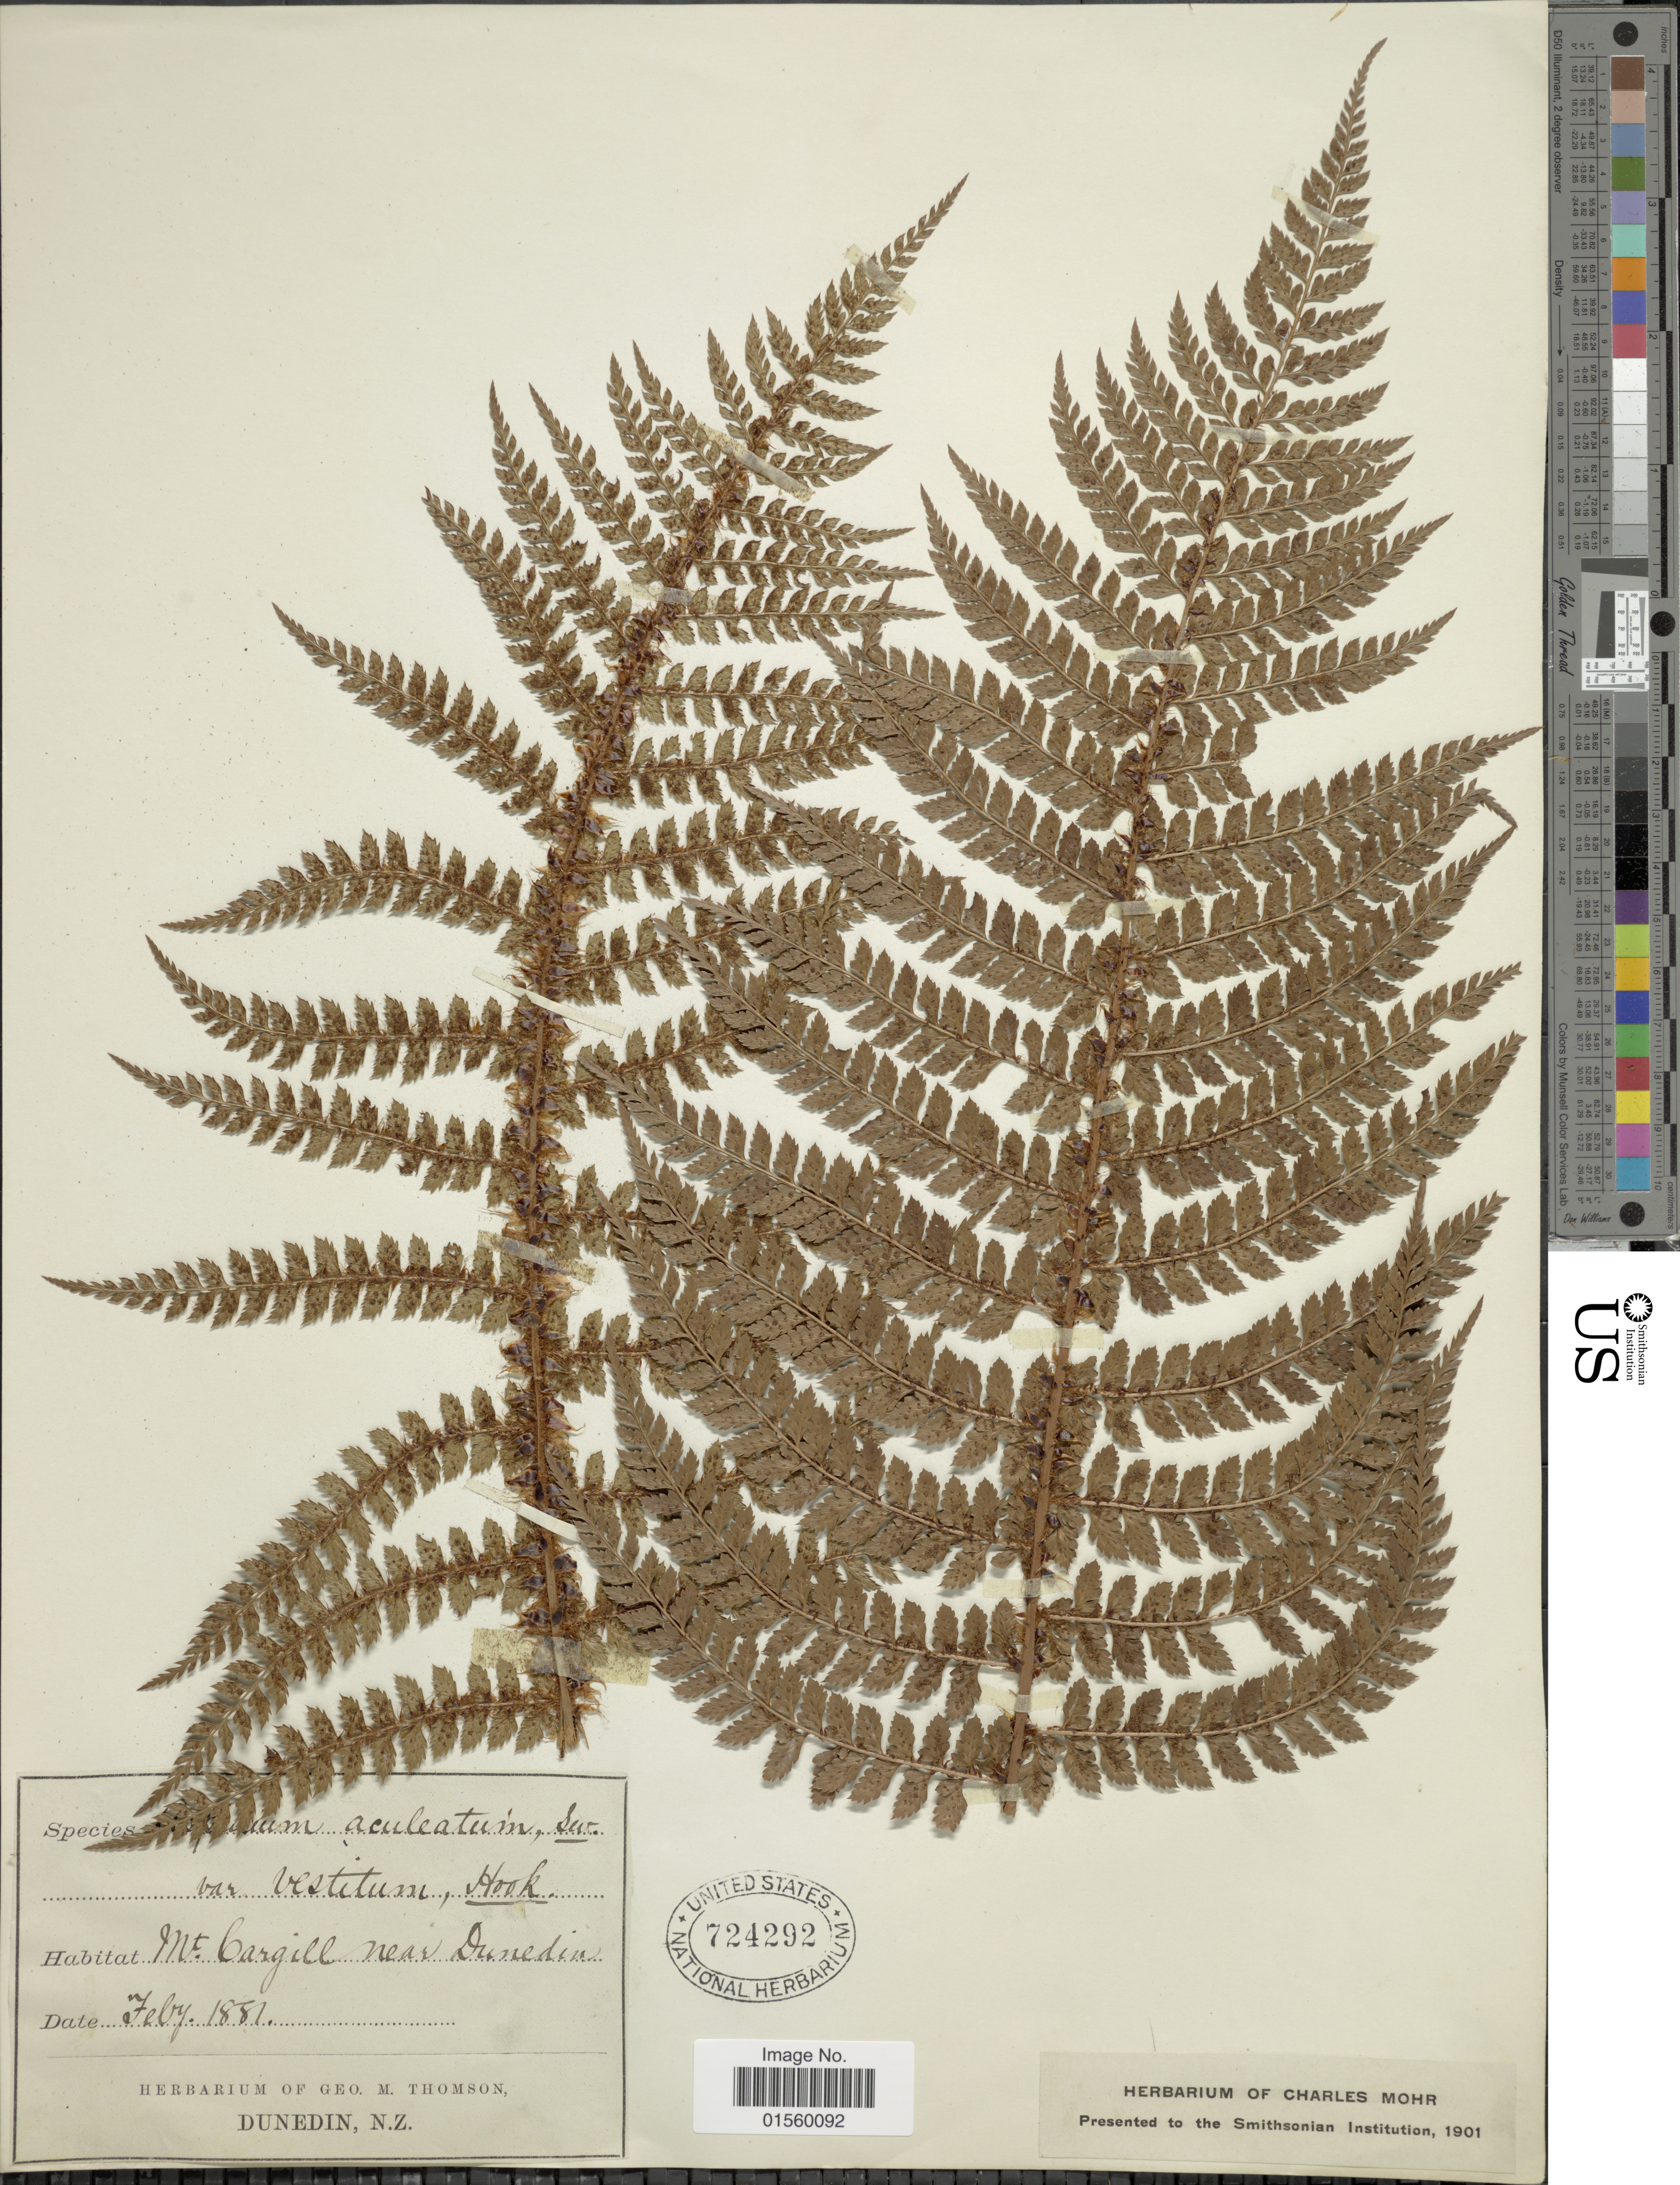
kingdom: Plantae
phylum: Tracheophyta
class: Polypodiopsida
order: Polypodiales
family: Dryopteridaceae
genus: Polystichum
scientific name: Polystichum vestitum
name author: (Sw.) C. Presl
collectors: ex herb. Geo. M. Thomson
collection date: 1881-02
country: New Zealand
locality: Mt. Gargill near Dunedin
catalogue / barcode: US 724292